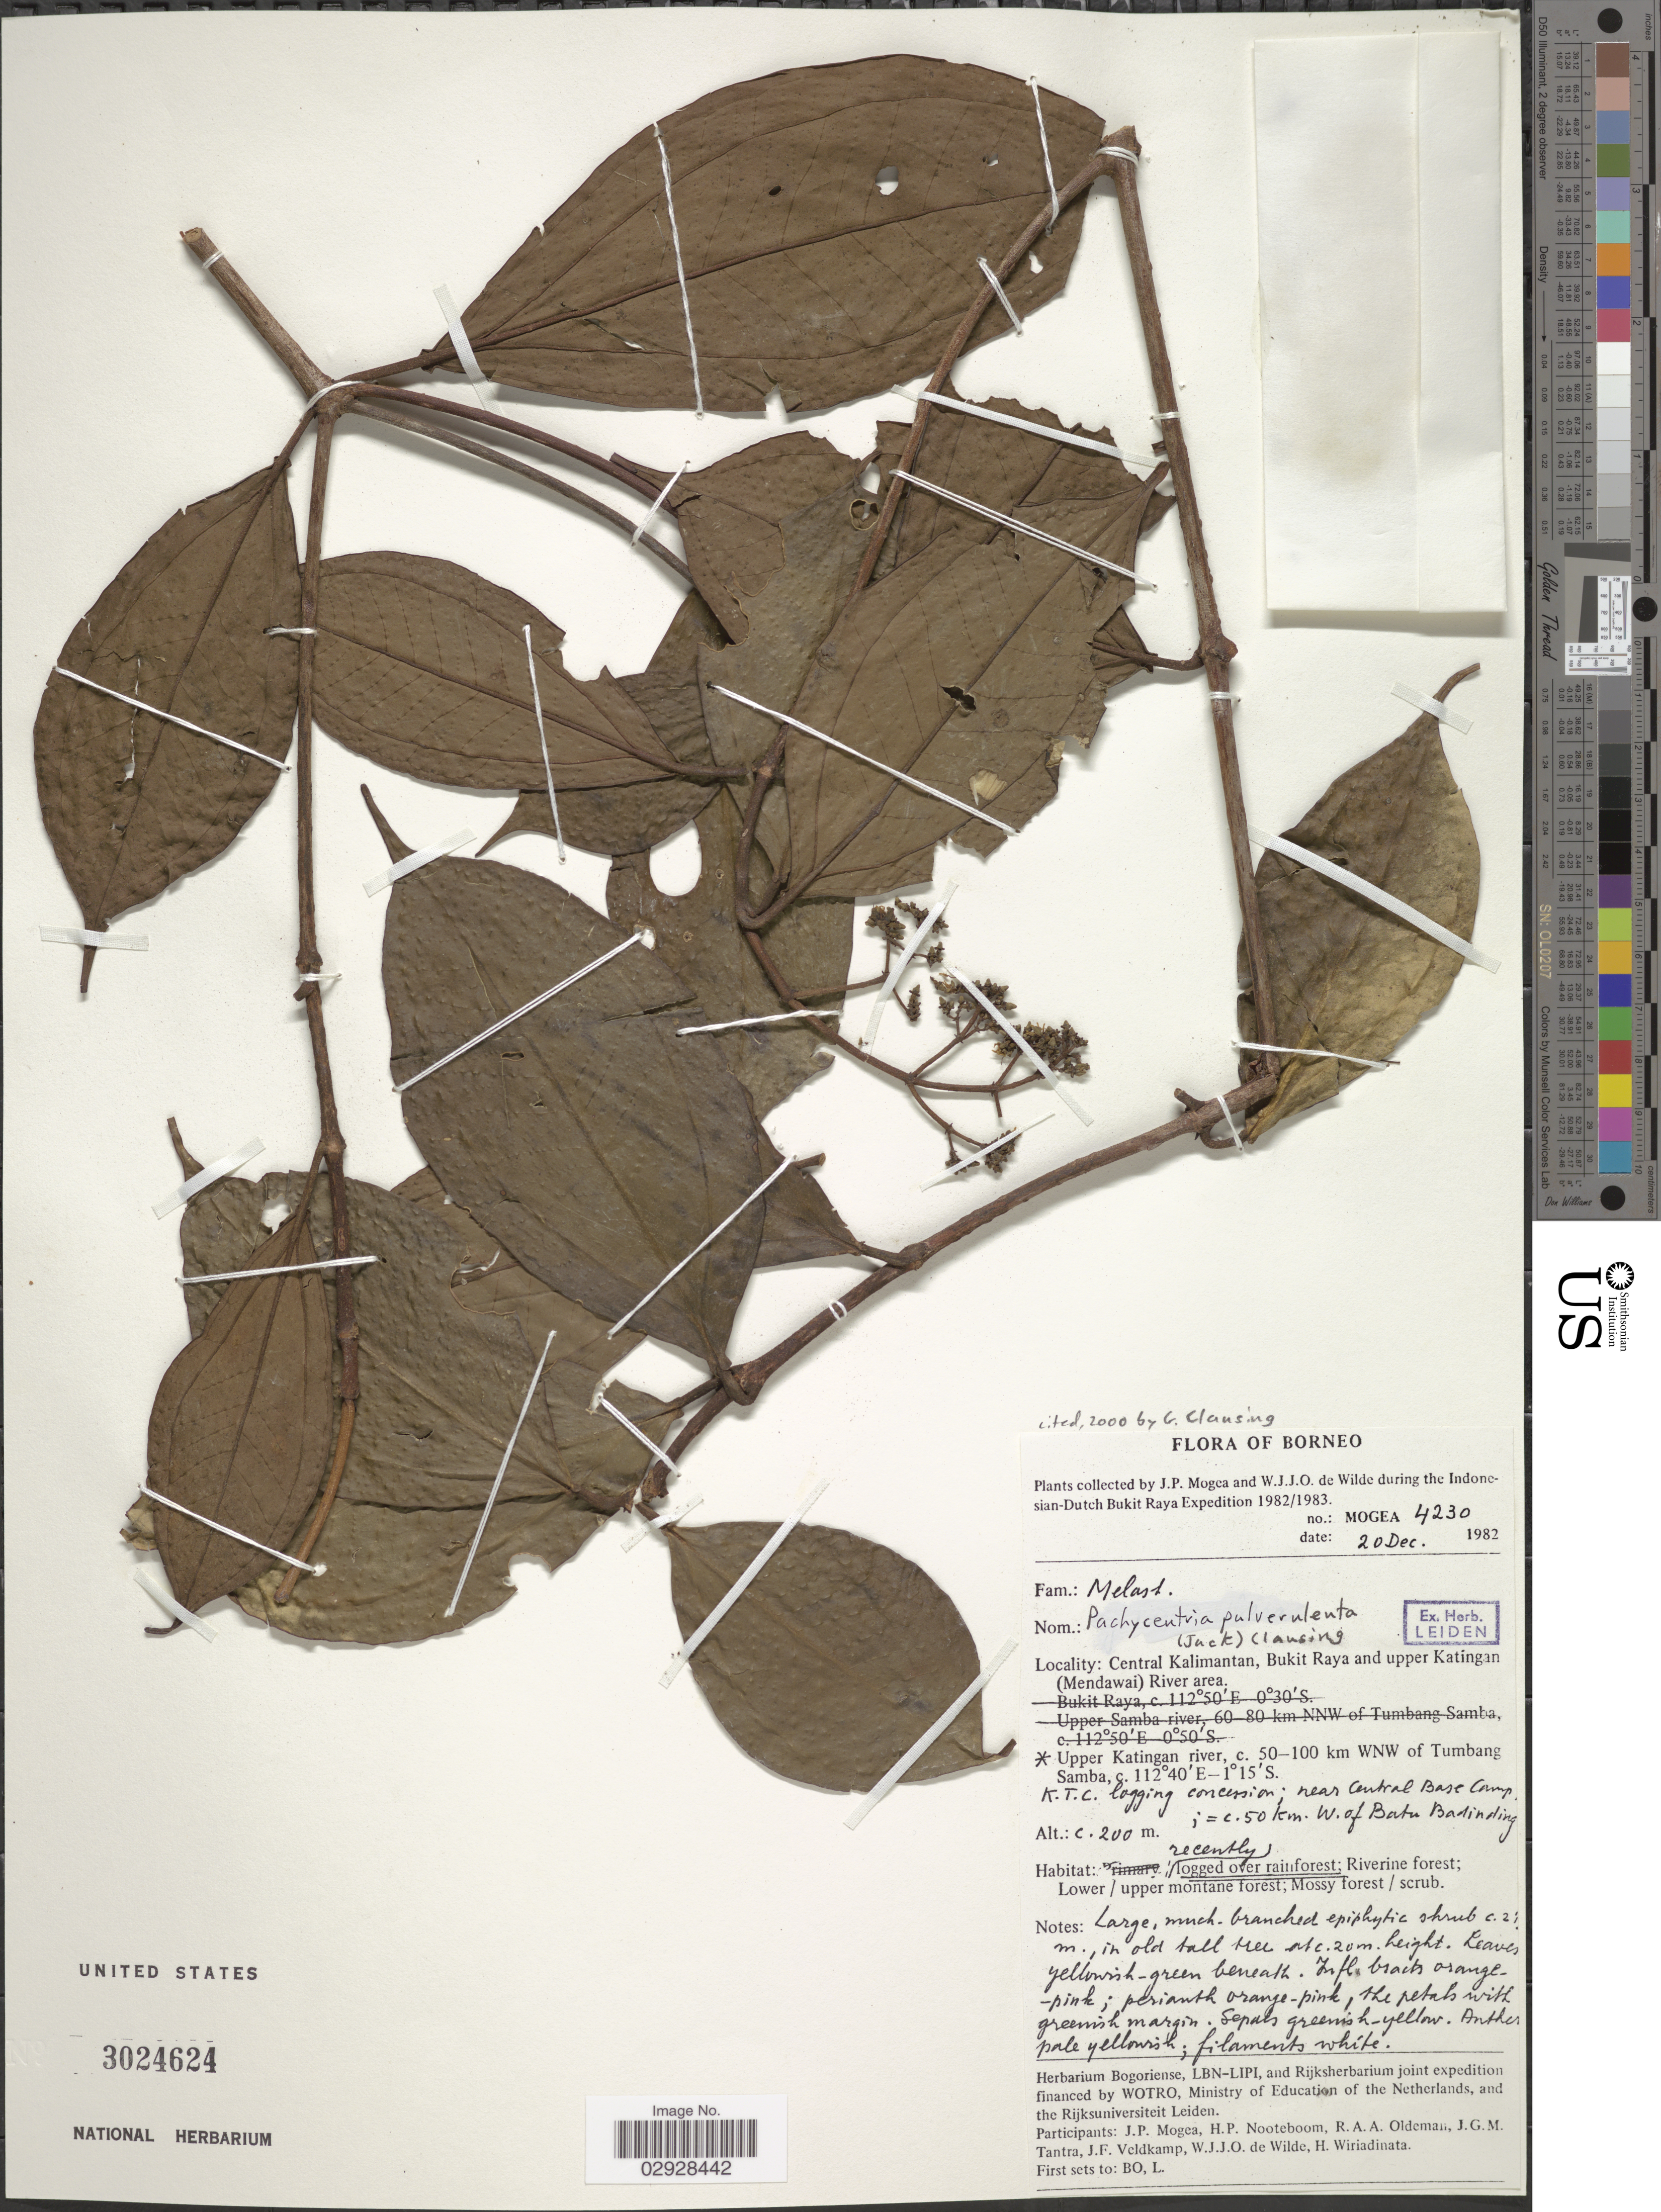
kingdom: Plantae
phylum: Tracheophyta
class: Magnoliopsida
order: Myrtales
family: Melastomataceae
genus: Pachycentria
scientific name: Pachycentria pulverulenta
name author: (Jack) Clausing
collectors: J. Mogea & W. J. de Wilde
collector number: MOGEA 4230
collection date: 1982-12-20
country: Indonesia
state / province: Kalimantan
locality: Borneo. Central Kalimantan, Bukit Raya and upper Katingan (Mendawai) River area. Upper Katingan river, c. 50-100 km WNW of Tumbang Samba. K.T.C. logging concession; near Central Base Camp; = c. 50 km. W. of Batu Bandinding.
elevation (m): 200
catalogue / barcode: US 3024624